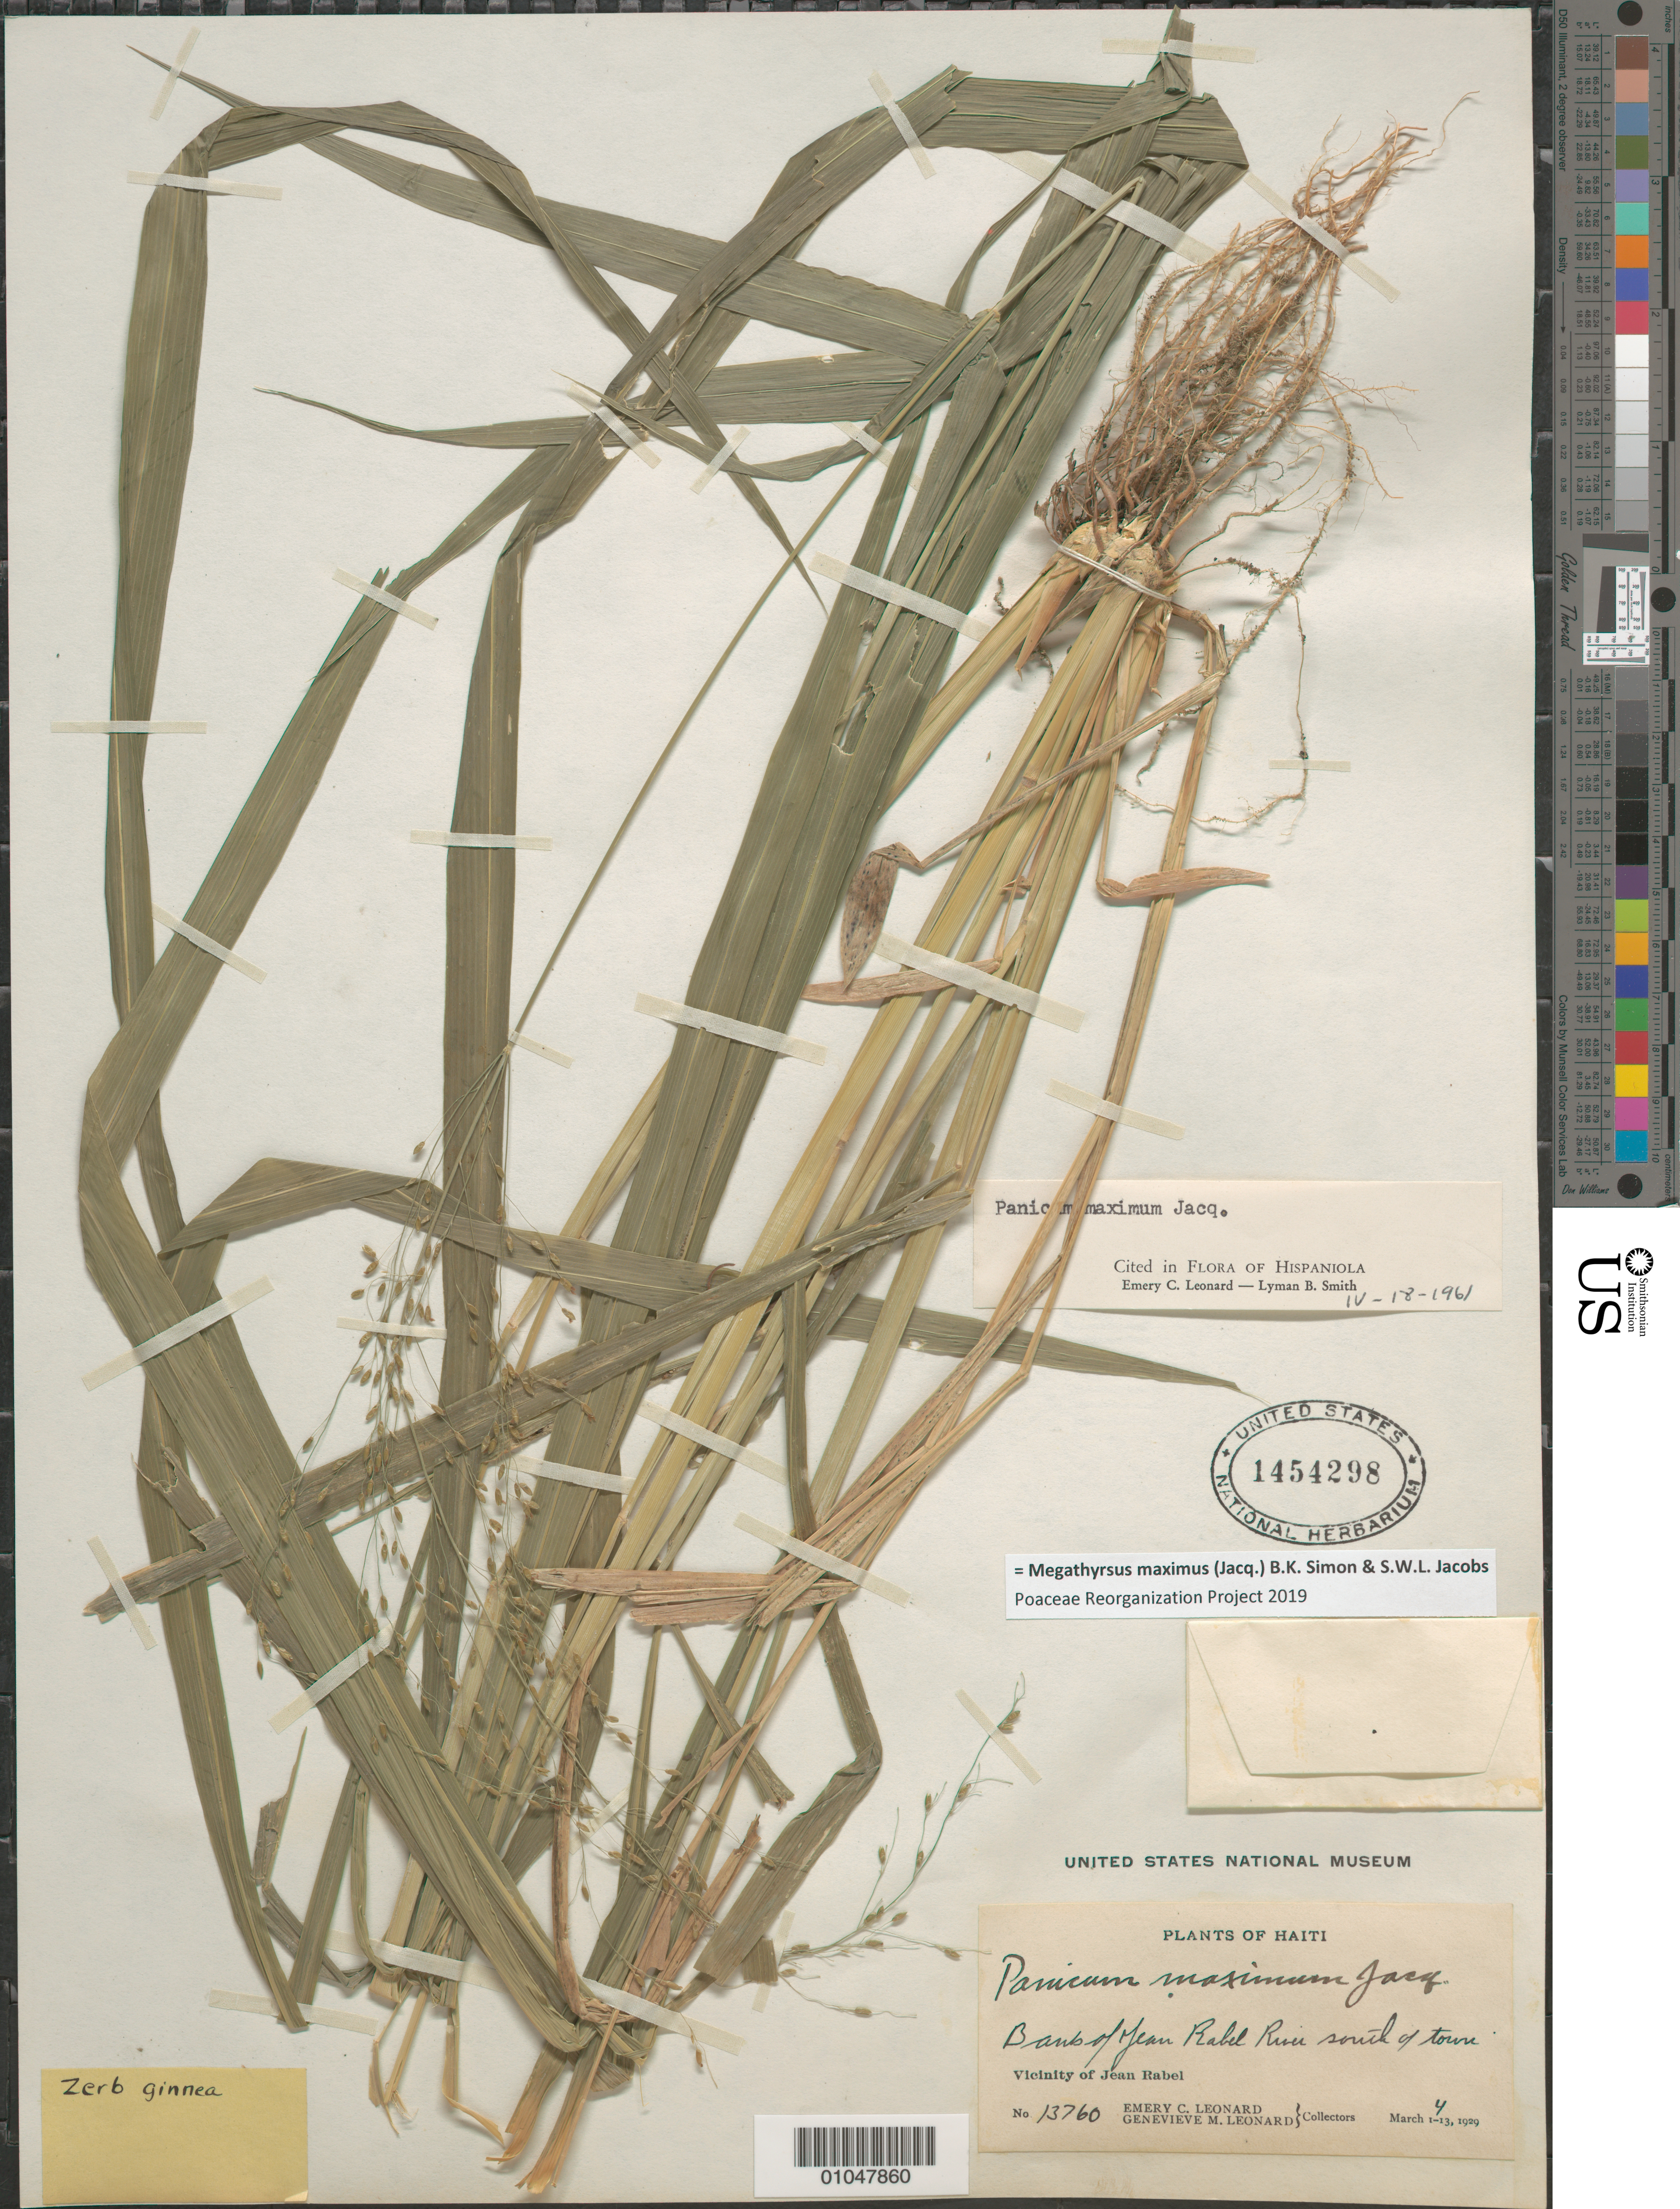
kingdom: Plantae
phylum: Tracheophyta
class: Liliopsida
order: Poales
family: Poaceae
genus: Panicum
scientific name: Panicum maximum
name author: Jacq.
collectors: E. C. Leonard & G. M. Leonard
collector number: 13760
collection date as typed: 04 Mar 1929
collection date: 1929-03-04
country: Haiti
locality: Vic of Jean Rabel, banks of Jean Rabel river S of town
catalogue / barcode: US 1454298